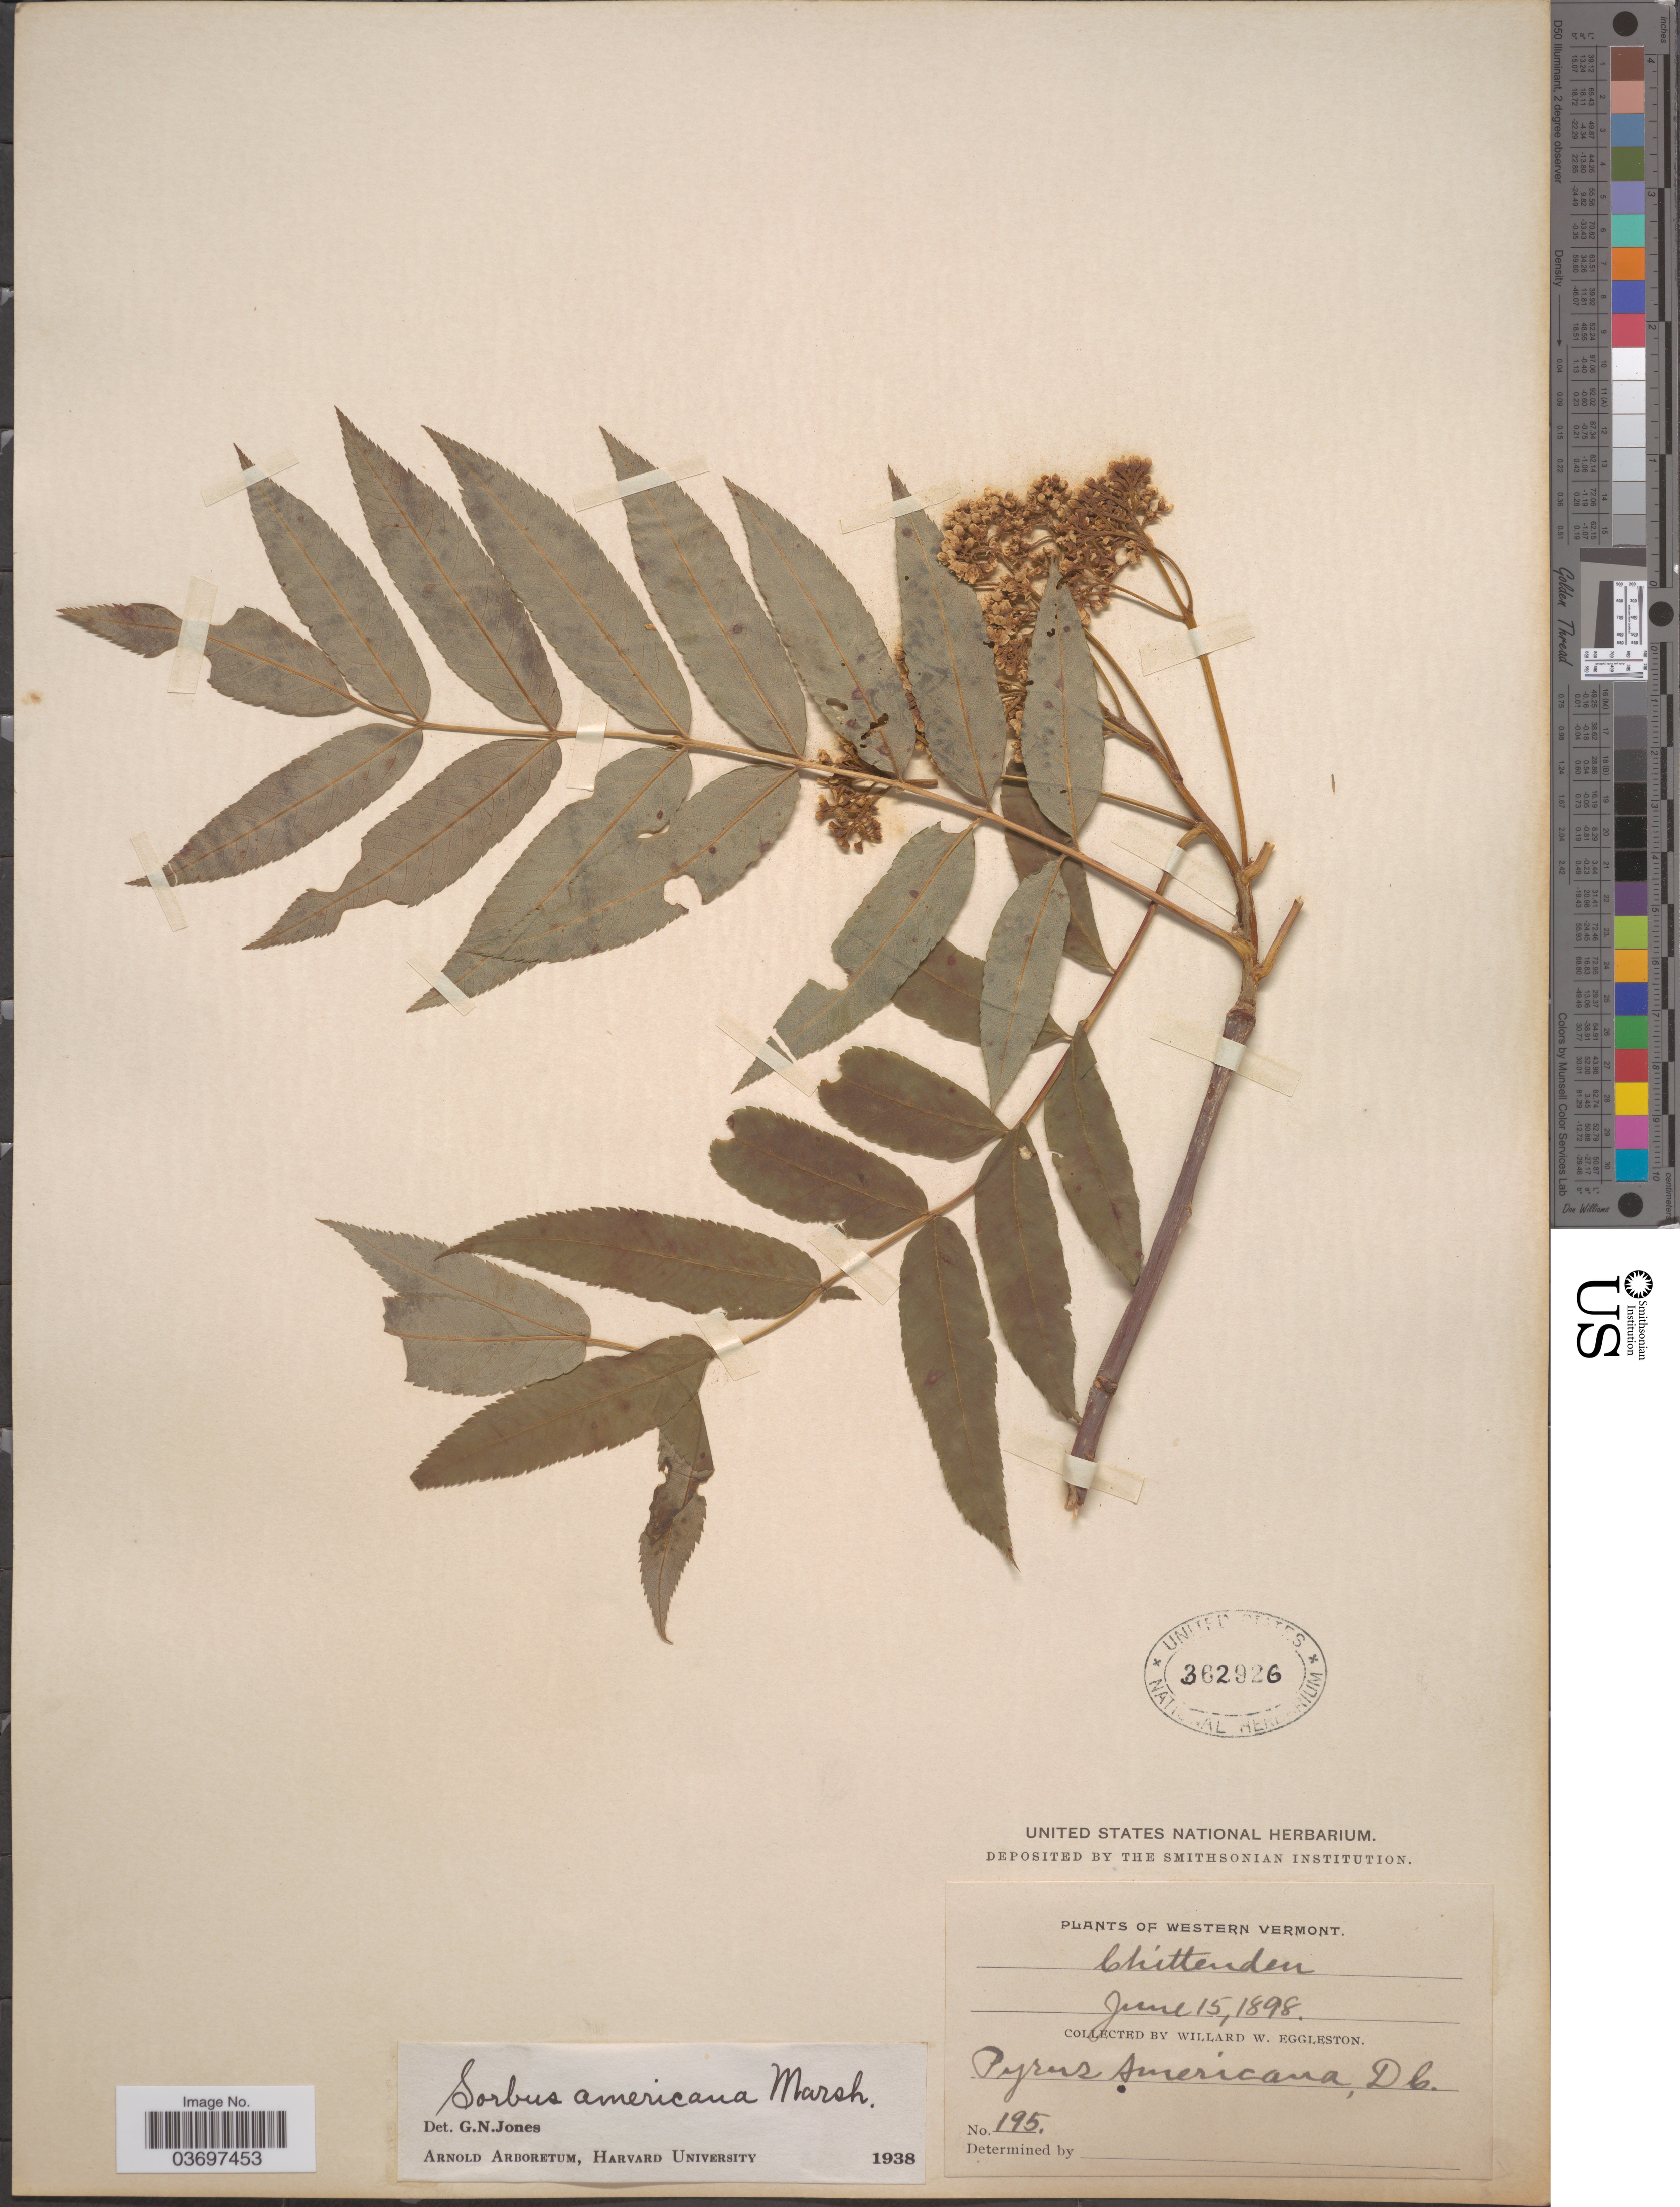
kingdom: Plantae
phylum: Tracheophyta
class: Magnoliopsida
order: Rosales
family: Rosaceae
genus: Sorbus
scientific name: Sorbus americana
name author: Marshall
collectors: W. W. Eggleston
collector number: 195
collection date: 1898-06-15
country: United States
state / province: Vermont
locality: Western Vermont.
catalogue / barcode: US 362926